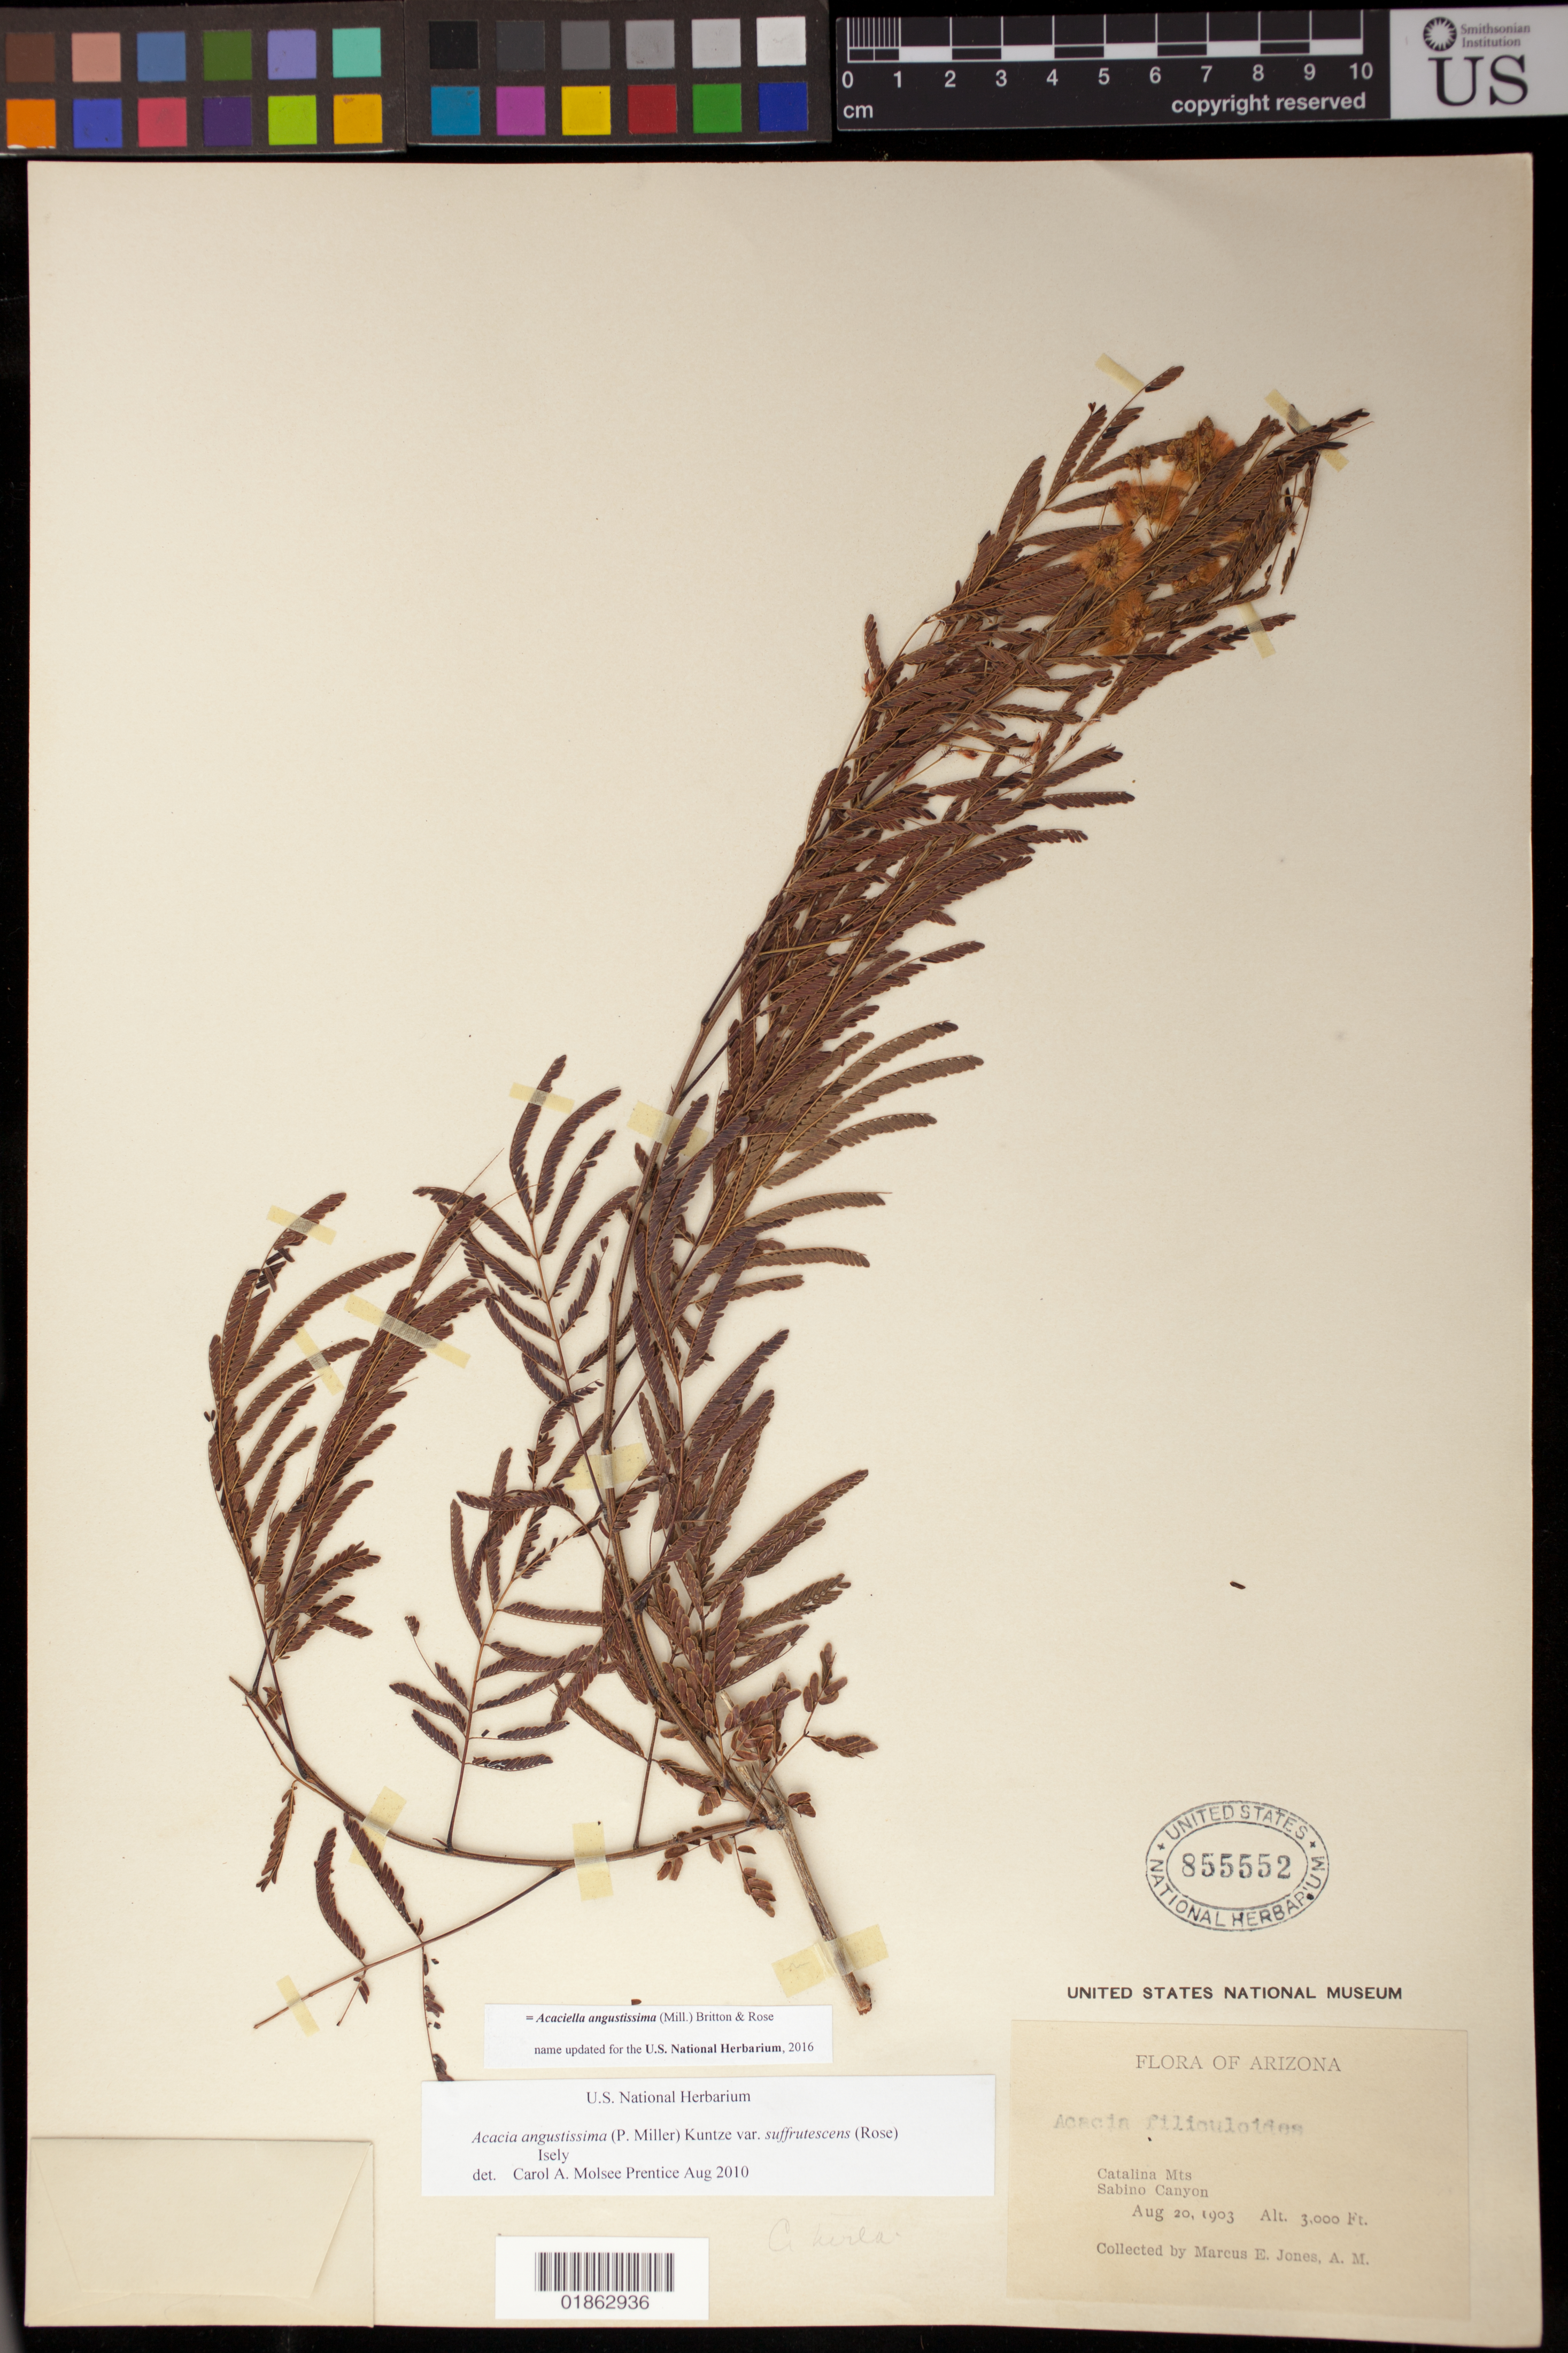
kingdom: Plantae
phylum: Tracheophyta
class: Magnoliopsida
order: Fabales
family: Fabaceae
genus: Acaciella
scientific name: Acaciella angustissima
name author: (Mill.) Britton & Rose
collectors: M. E. Jones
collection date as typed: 20 Aug 1903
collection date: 1903-08-20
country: United States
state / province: Arizona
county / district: Pima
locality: Catalina Mountains, Sabino Canyon.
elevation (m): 914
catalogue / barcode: US 855552